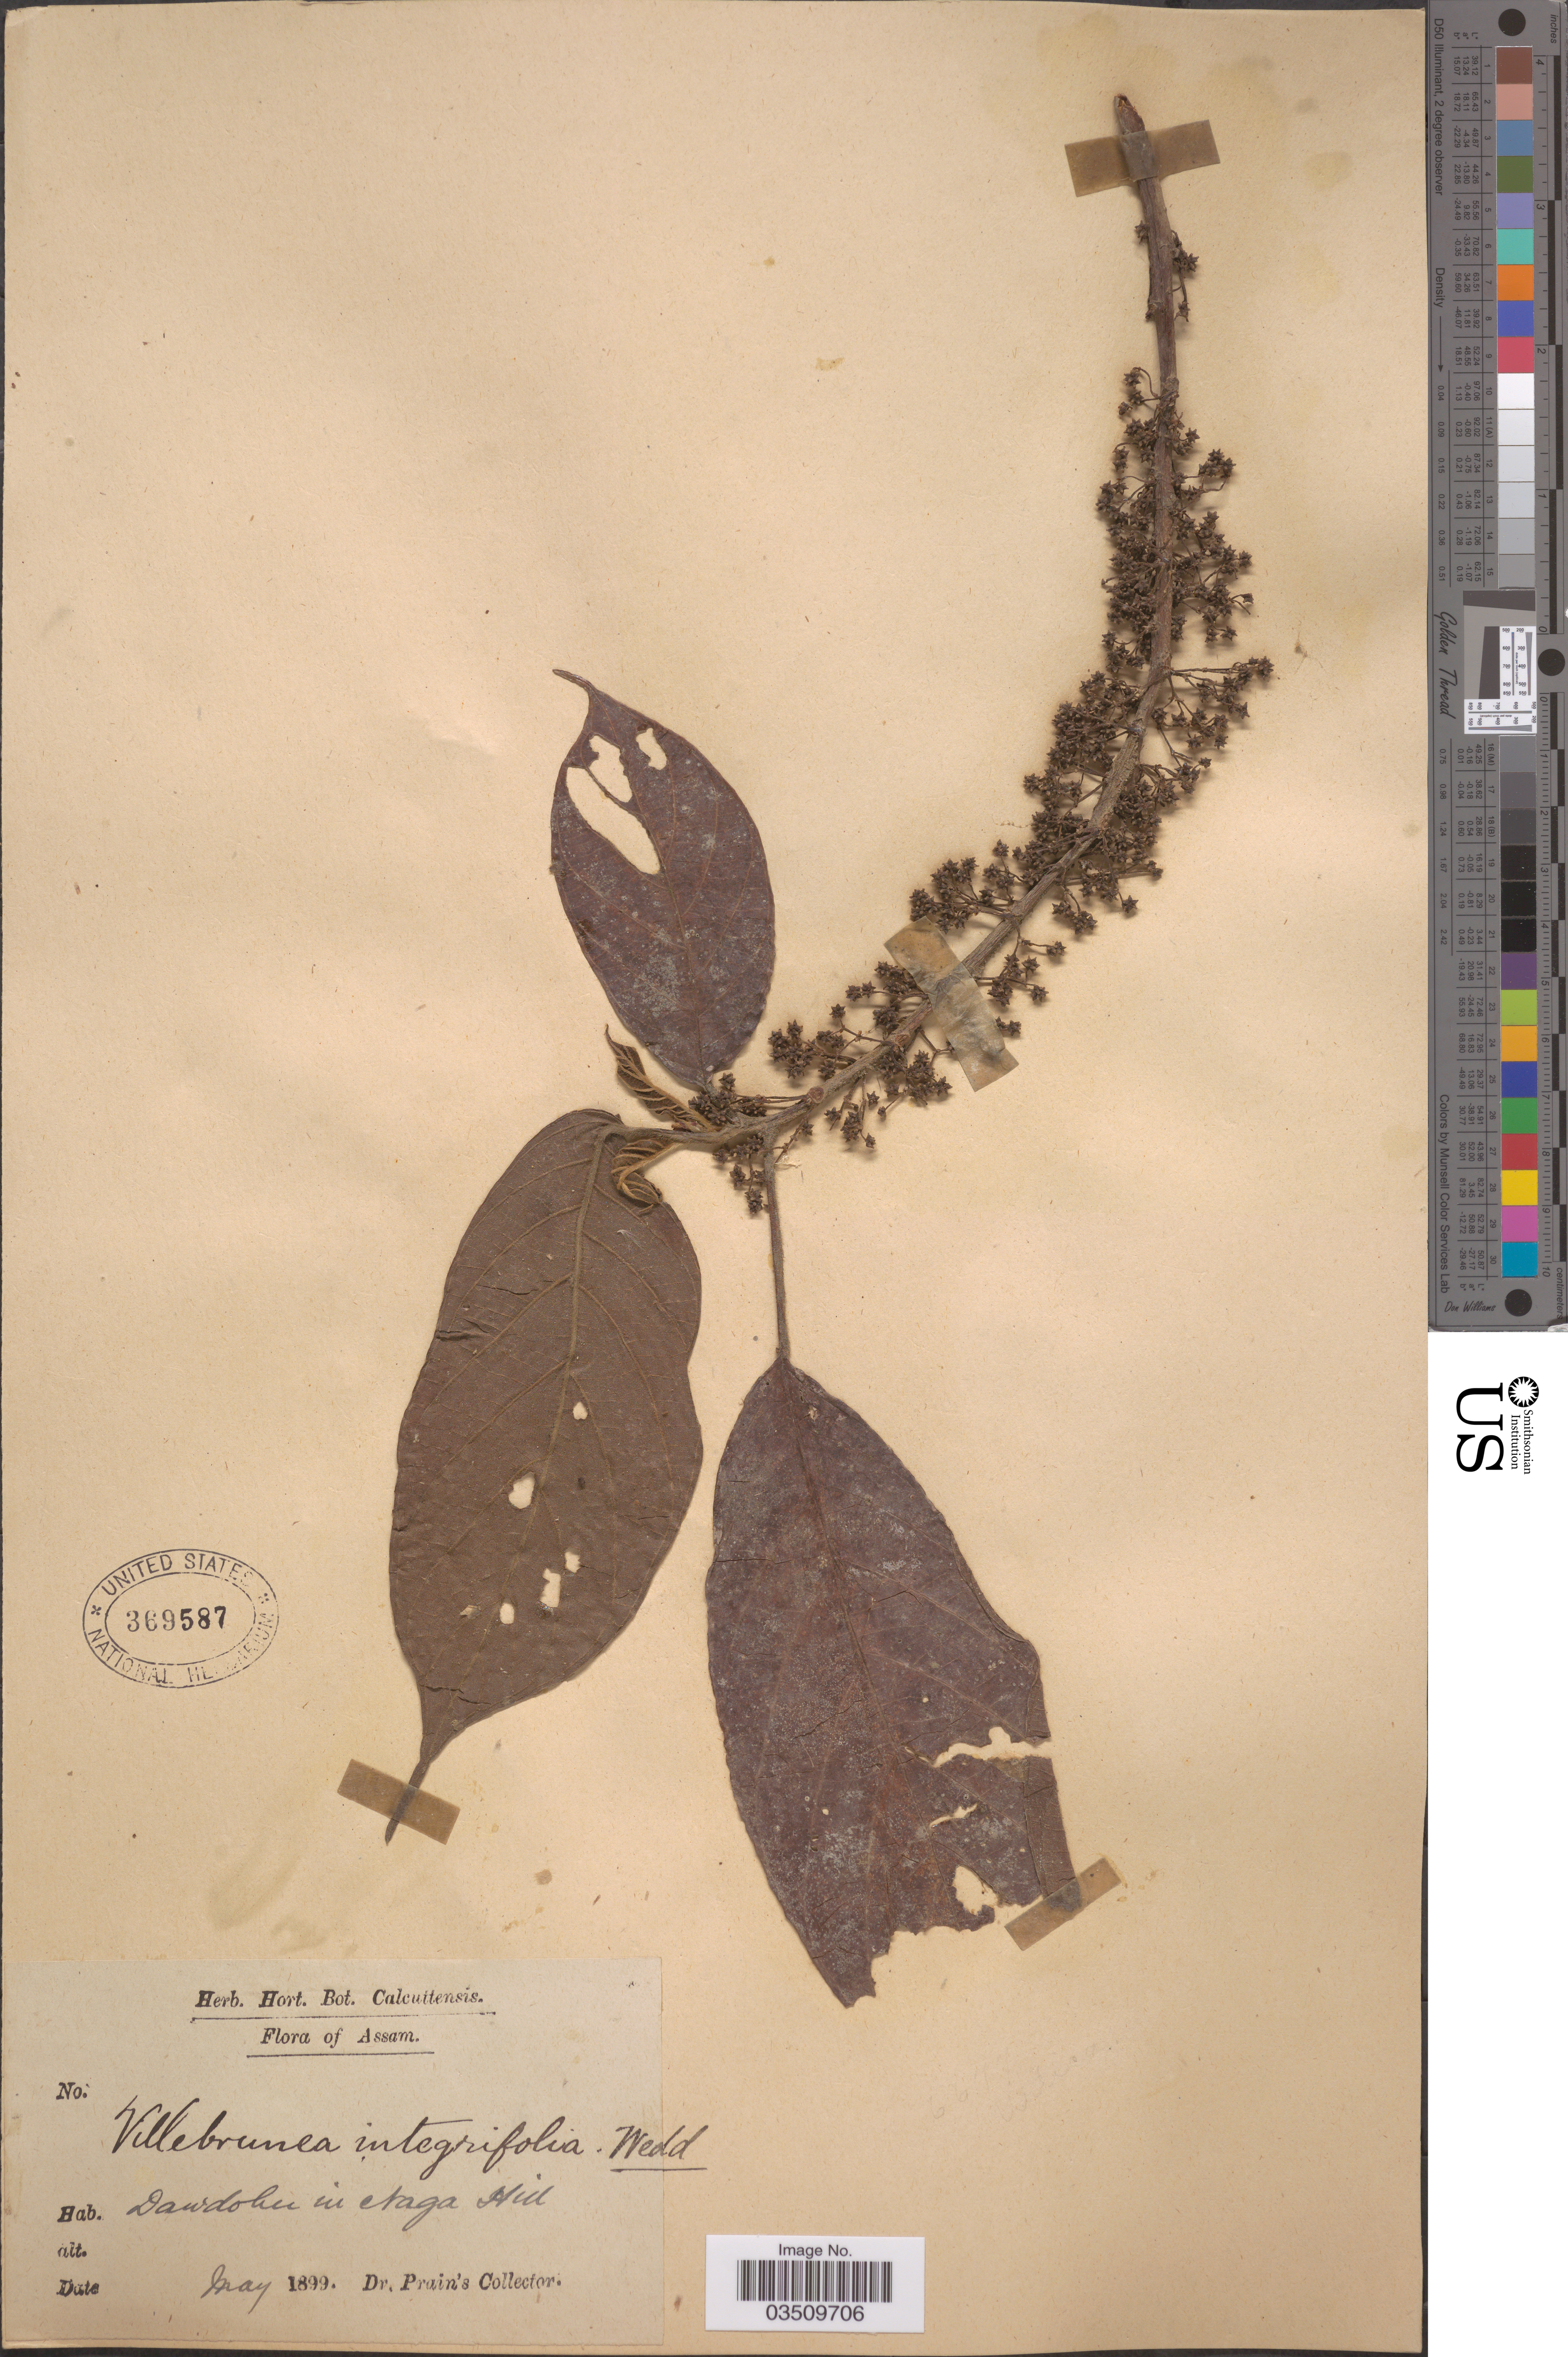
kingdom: Plantae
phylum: Tracheophyta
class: Magnoliopsida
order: Rosales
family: Urticaceae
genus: Oreocnide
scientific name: Oreocnide integrifolia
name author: (Gaudich.) Miq.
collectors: Dr. Prain's collector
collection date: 1899-05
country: India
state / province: Assam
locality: Dawdoku [interpreted] in Naga Hill.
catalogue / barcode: US 369587